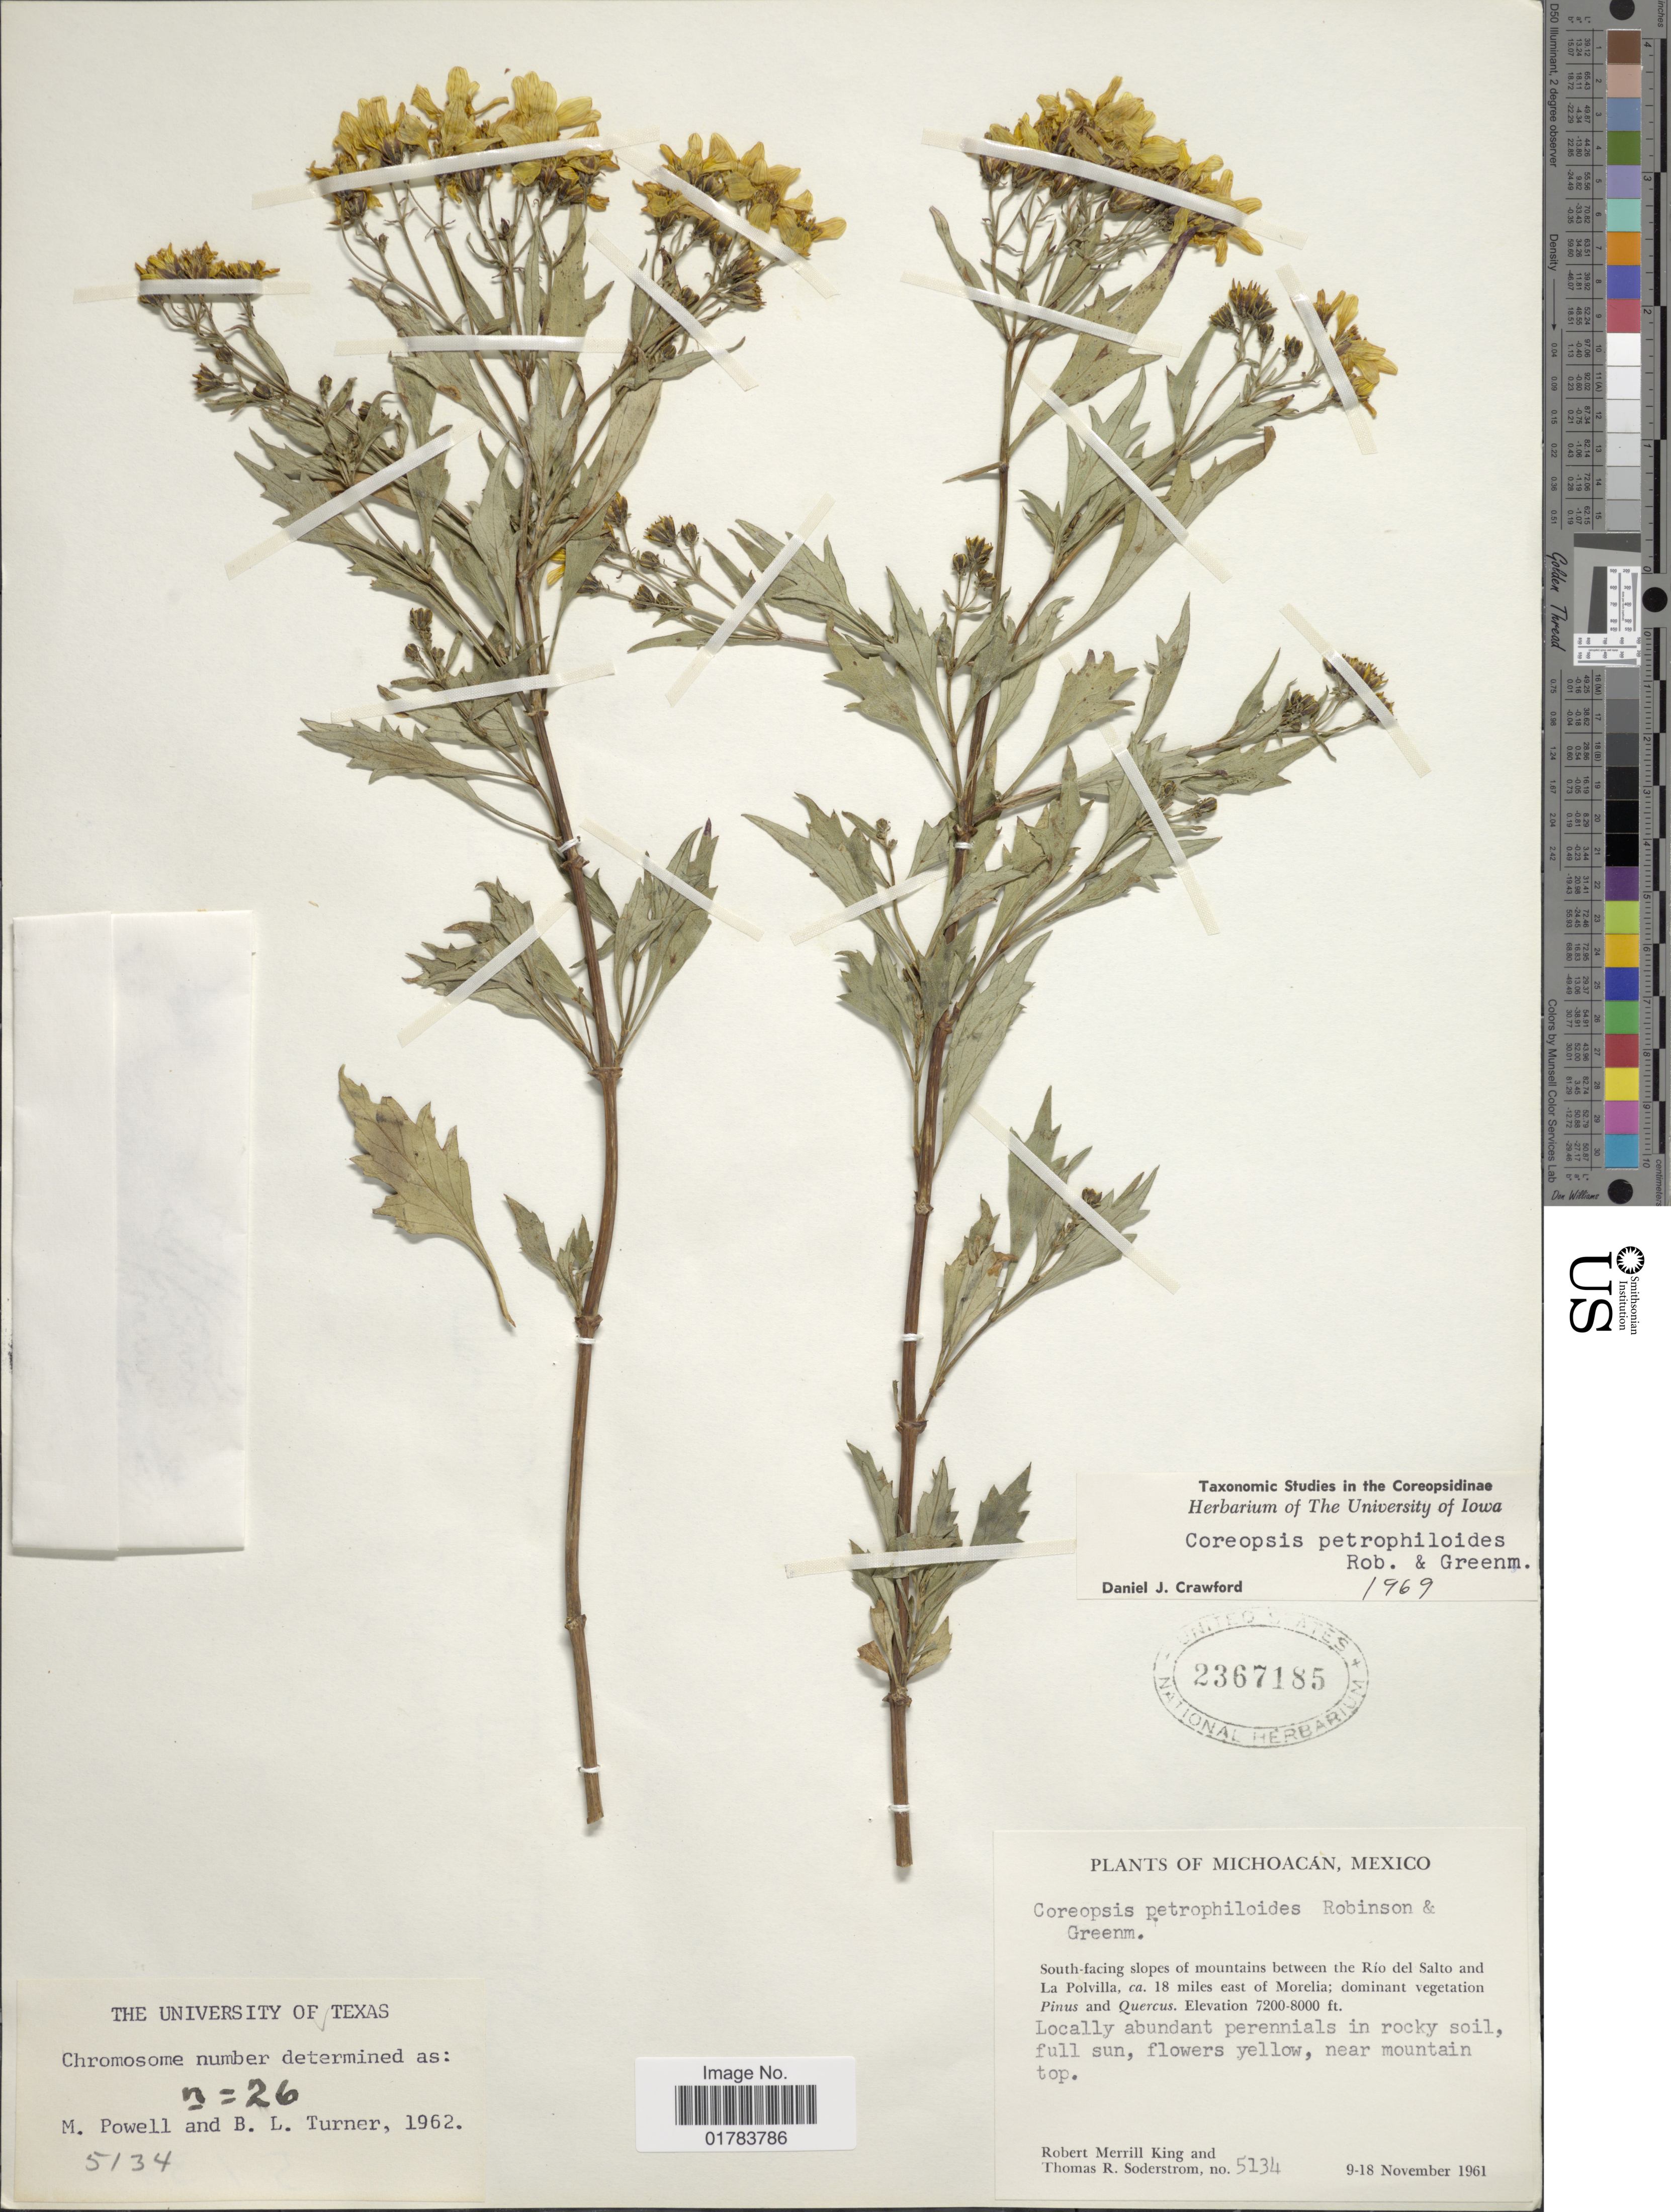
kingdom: Plantae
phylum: Tracheophyta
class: Magnoliopsida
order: Asterales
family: Asteraceae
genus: Coreopsis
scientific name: Coreopsis petrophiloides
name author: B.L. Rob. & Greenm.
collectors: R. M. King & T. R. Soderstrom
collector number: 5134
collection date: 1961-11-09/1961-11-18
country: Mexico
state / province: Michoacán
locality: South-facing slopes of mountains between the Rio del Salto and La Polvilla, ca. 18 miles east of Morelia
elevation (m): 2195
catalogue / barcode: US 2367185